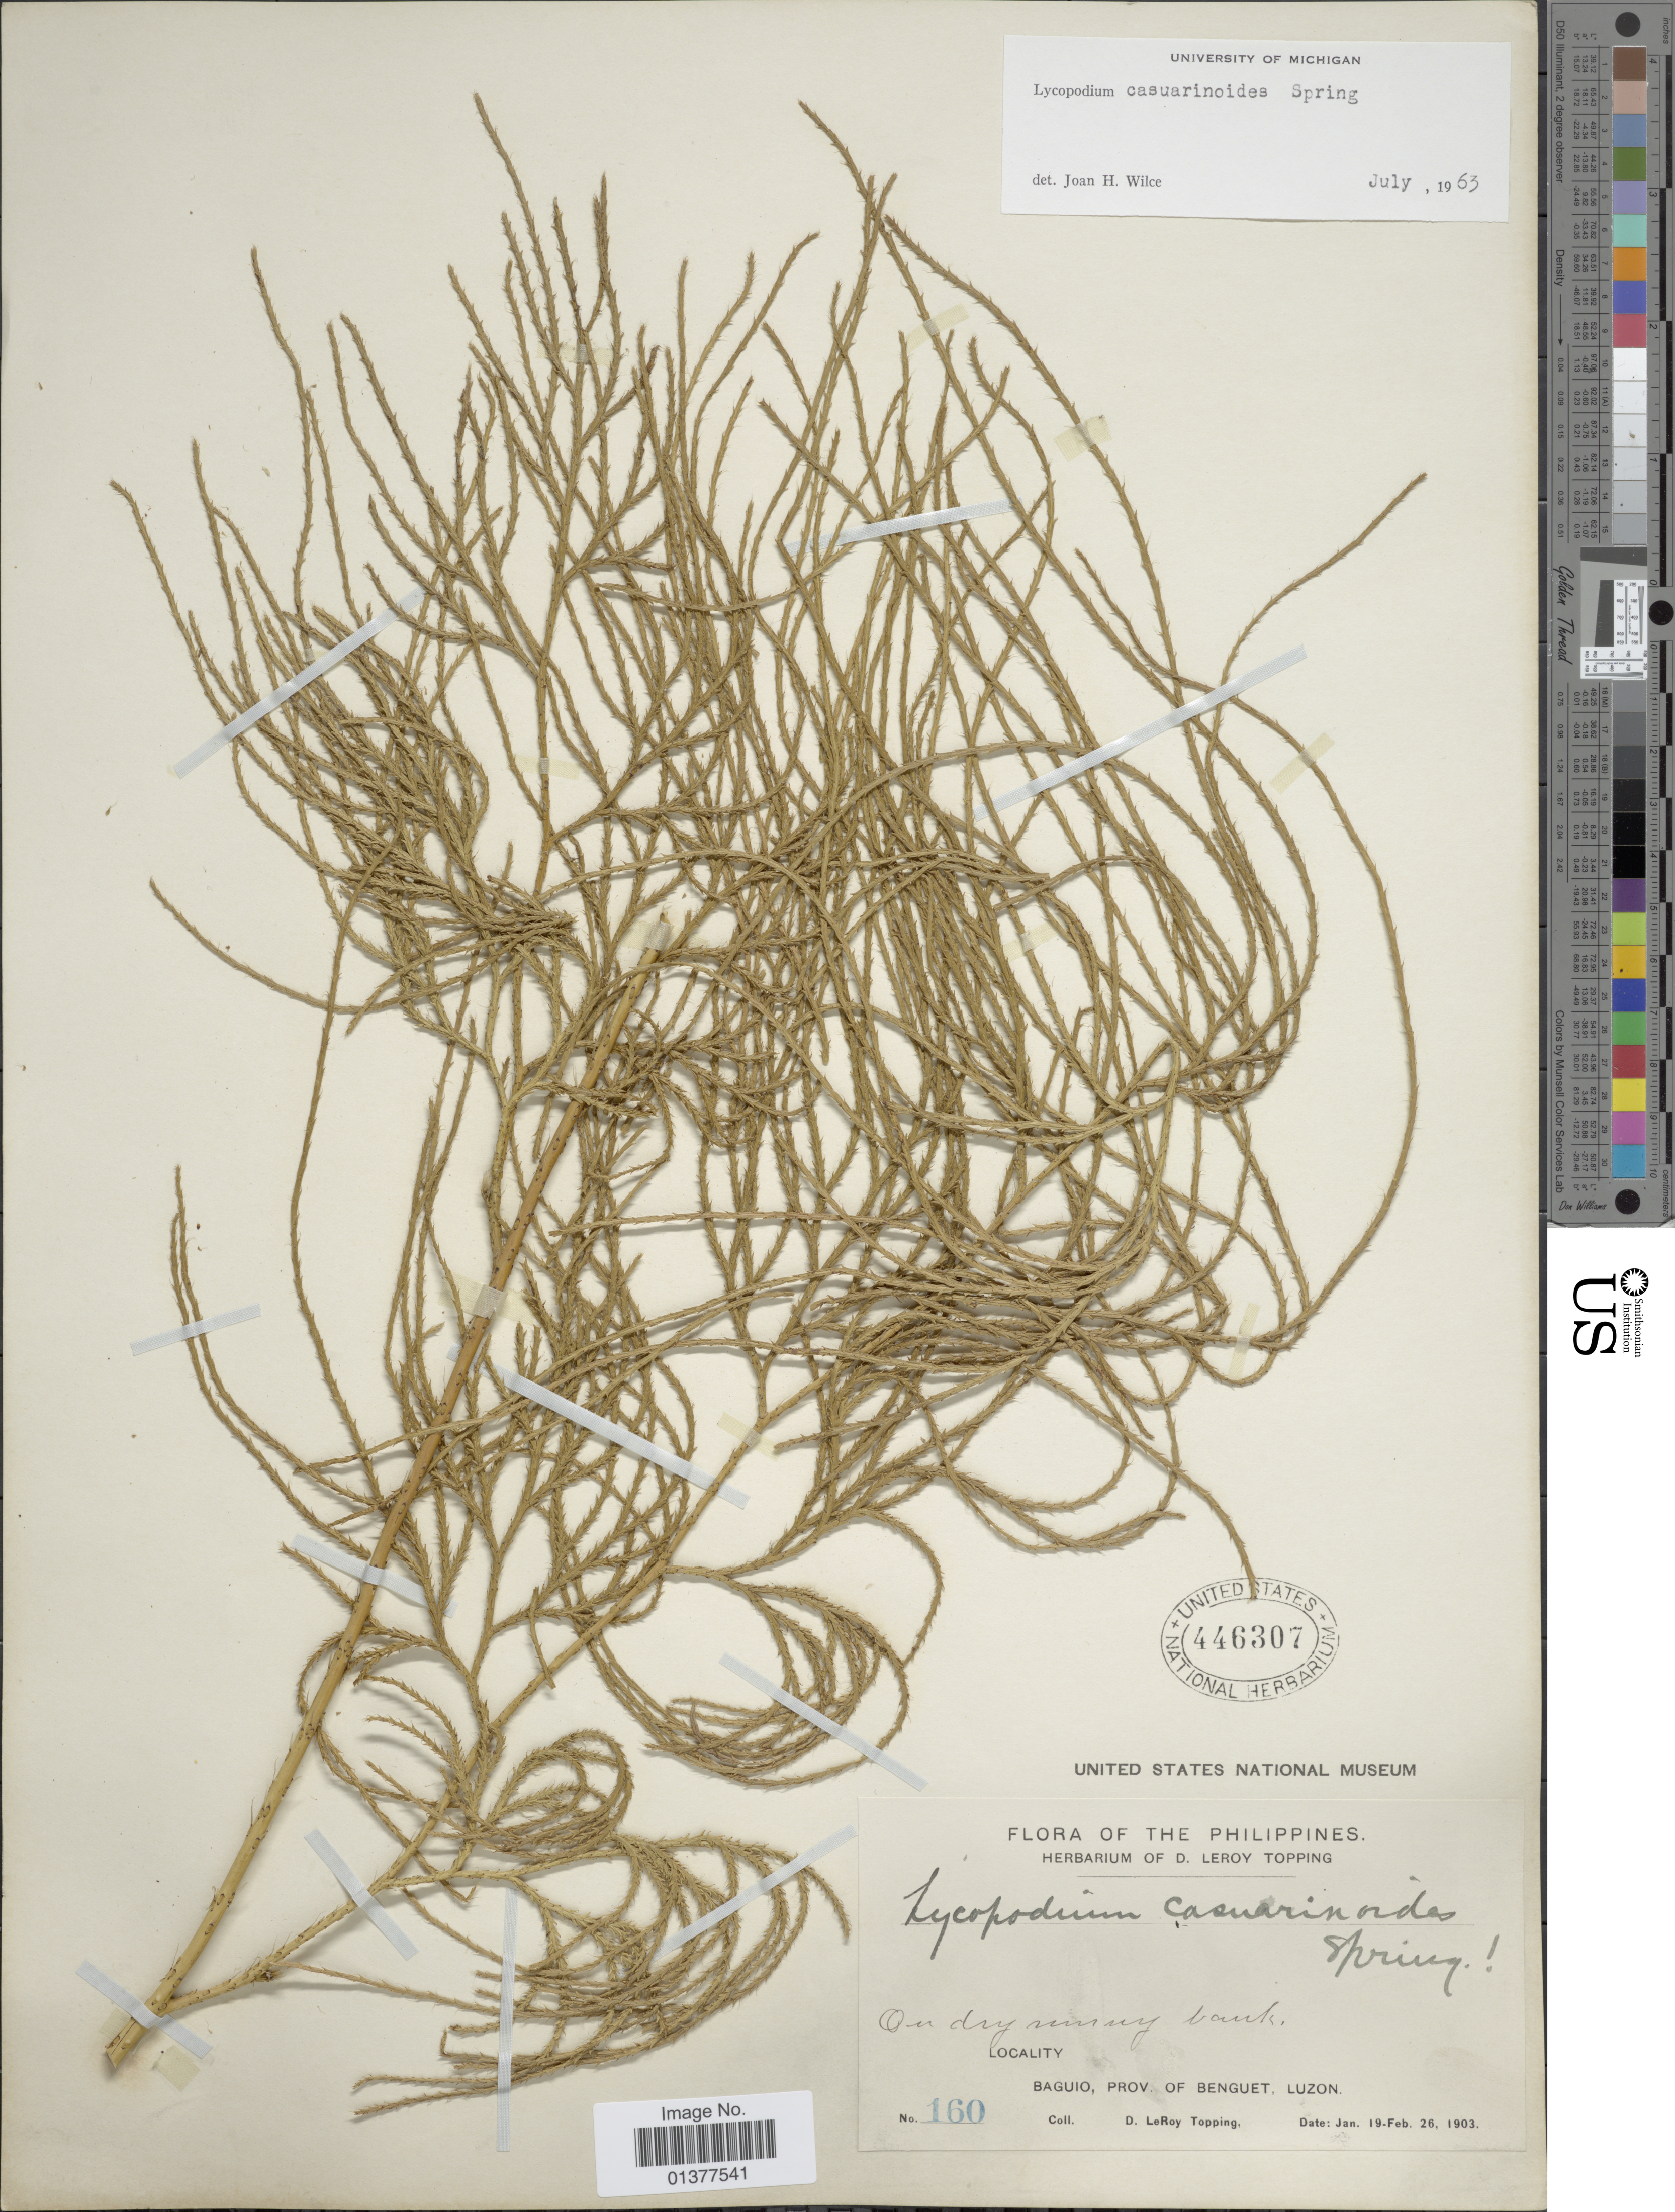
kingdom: Plantae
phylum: Tracheophyta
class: Lycopodiopsida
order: Lycopodiales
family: Lycopodiaceae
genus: Lycopodiastrum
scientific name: Lycopodiastrum casuarinoides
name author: (Spring) Holub ex R.D. Dixit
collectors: D. L. Topping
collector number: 160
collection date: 1903-01-19/1903-02-26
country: Philippines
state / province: Central Luzon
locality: Baguio, prov. of Benguet Luzon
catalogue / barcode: US 446307